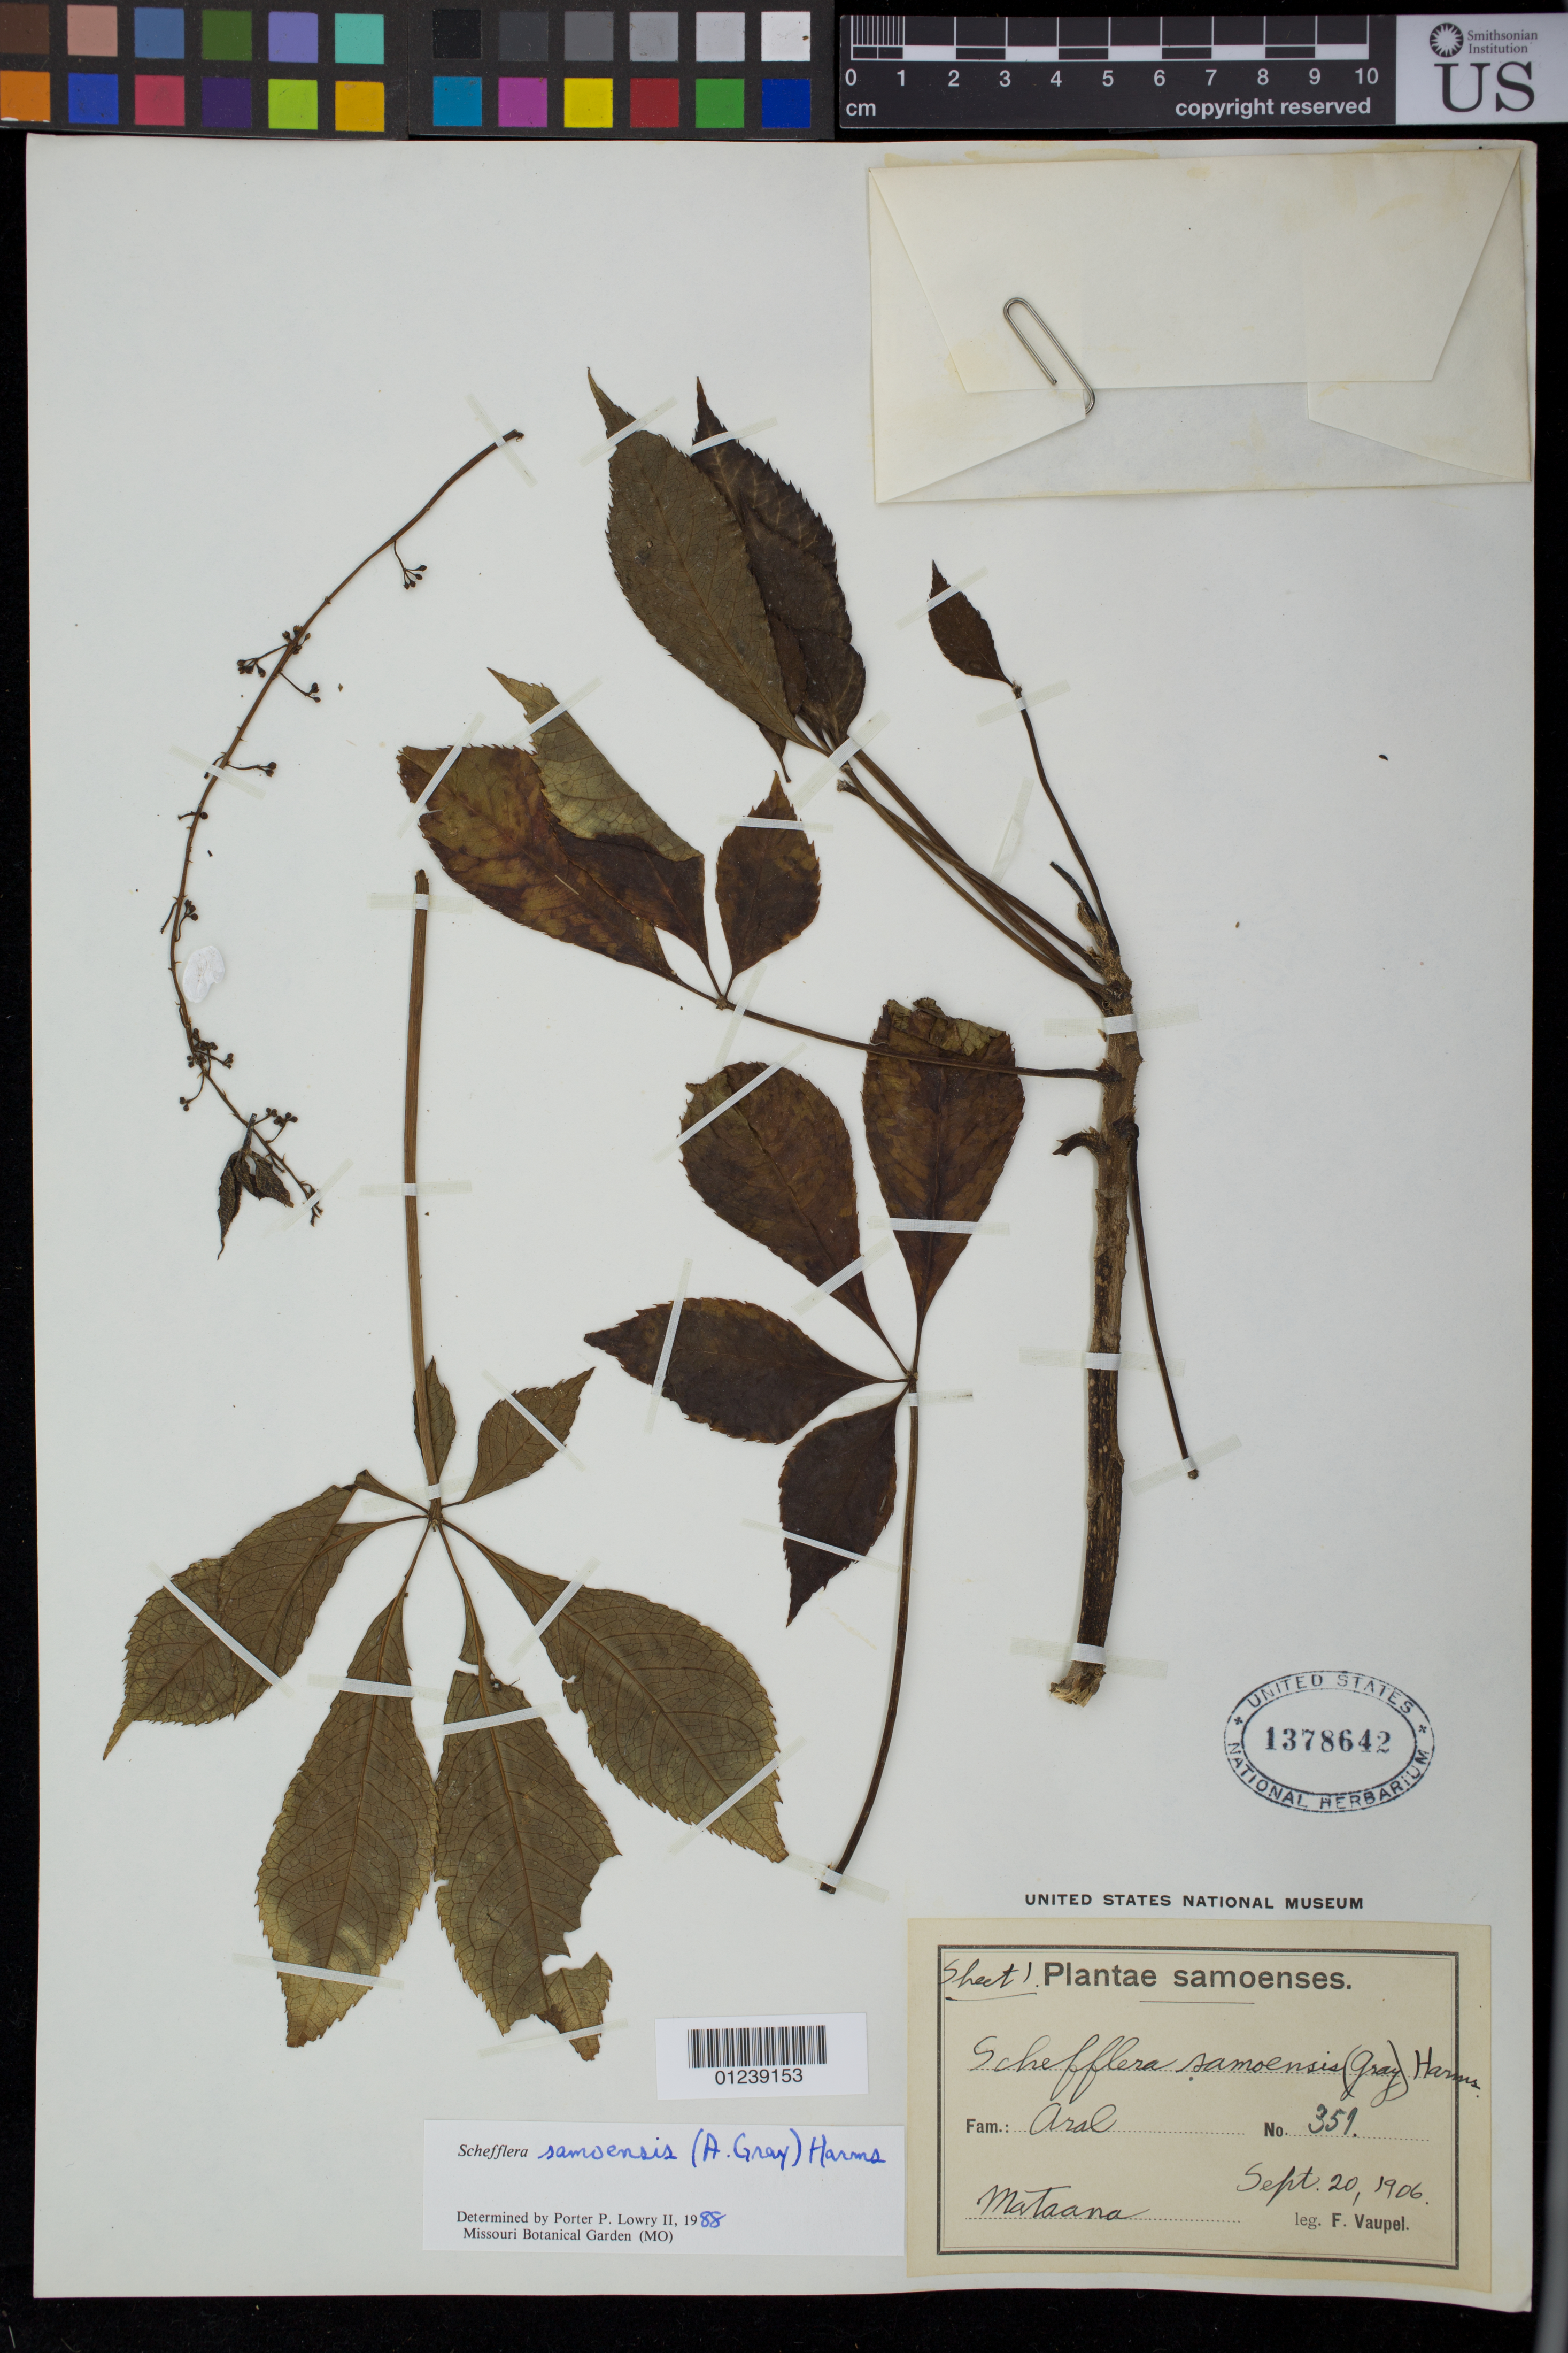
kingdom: Plantae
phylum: Tracheophyta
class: Magnoliopsida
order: Apiales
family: Araliaceae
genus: Schefflera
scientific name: Schefflera samoensis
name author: (A. Gray) Harms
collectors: F. Vaupel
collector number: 351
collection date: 1906-09-20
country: Samoa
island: Savaii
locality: Mataana.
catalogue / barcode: US 1378642